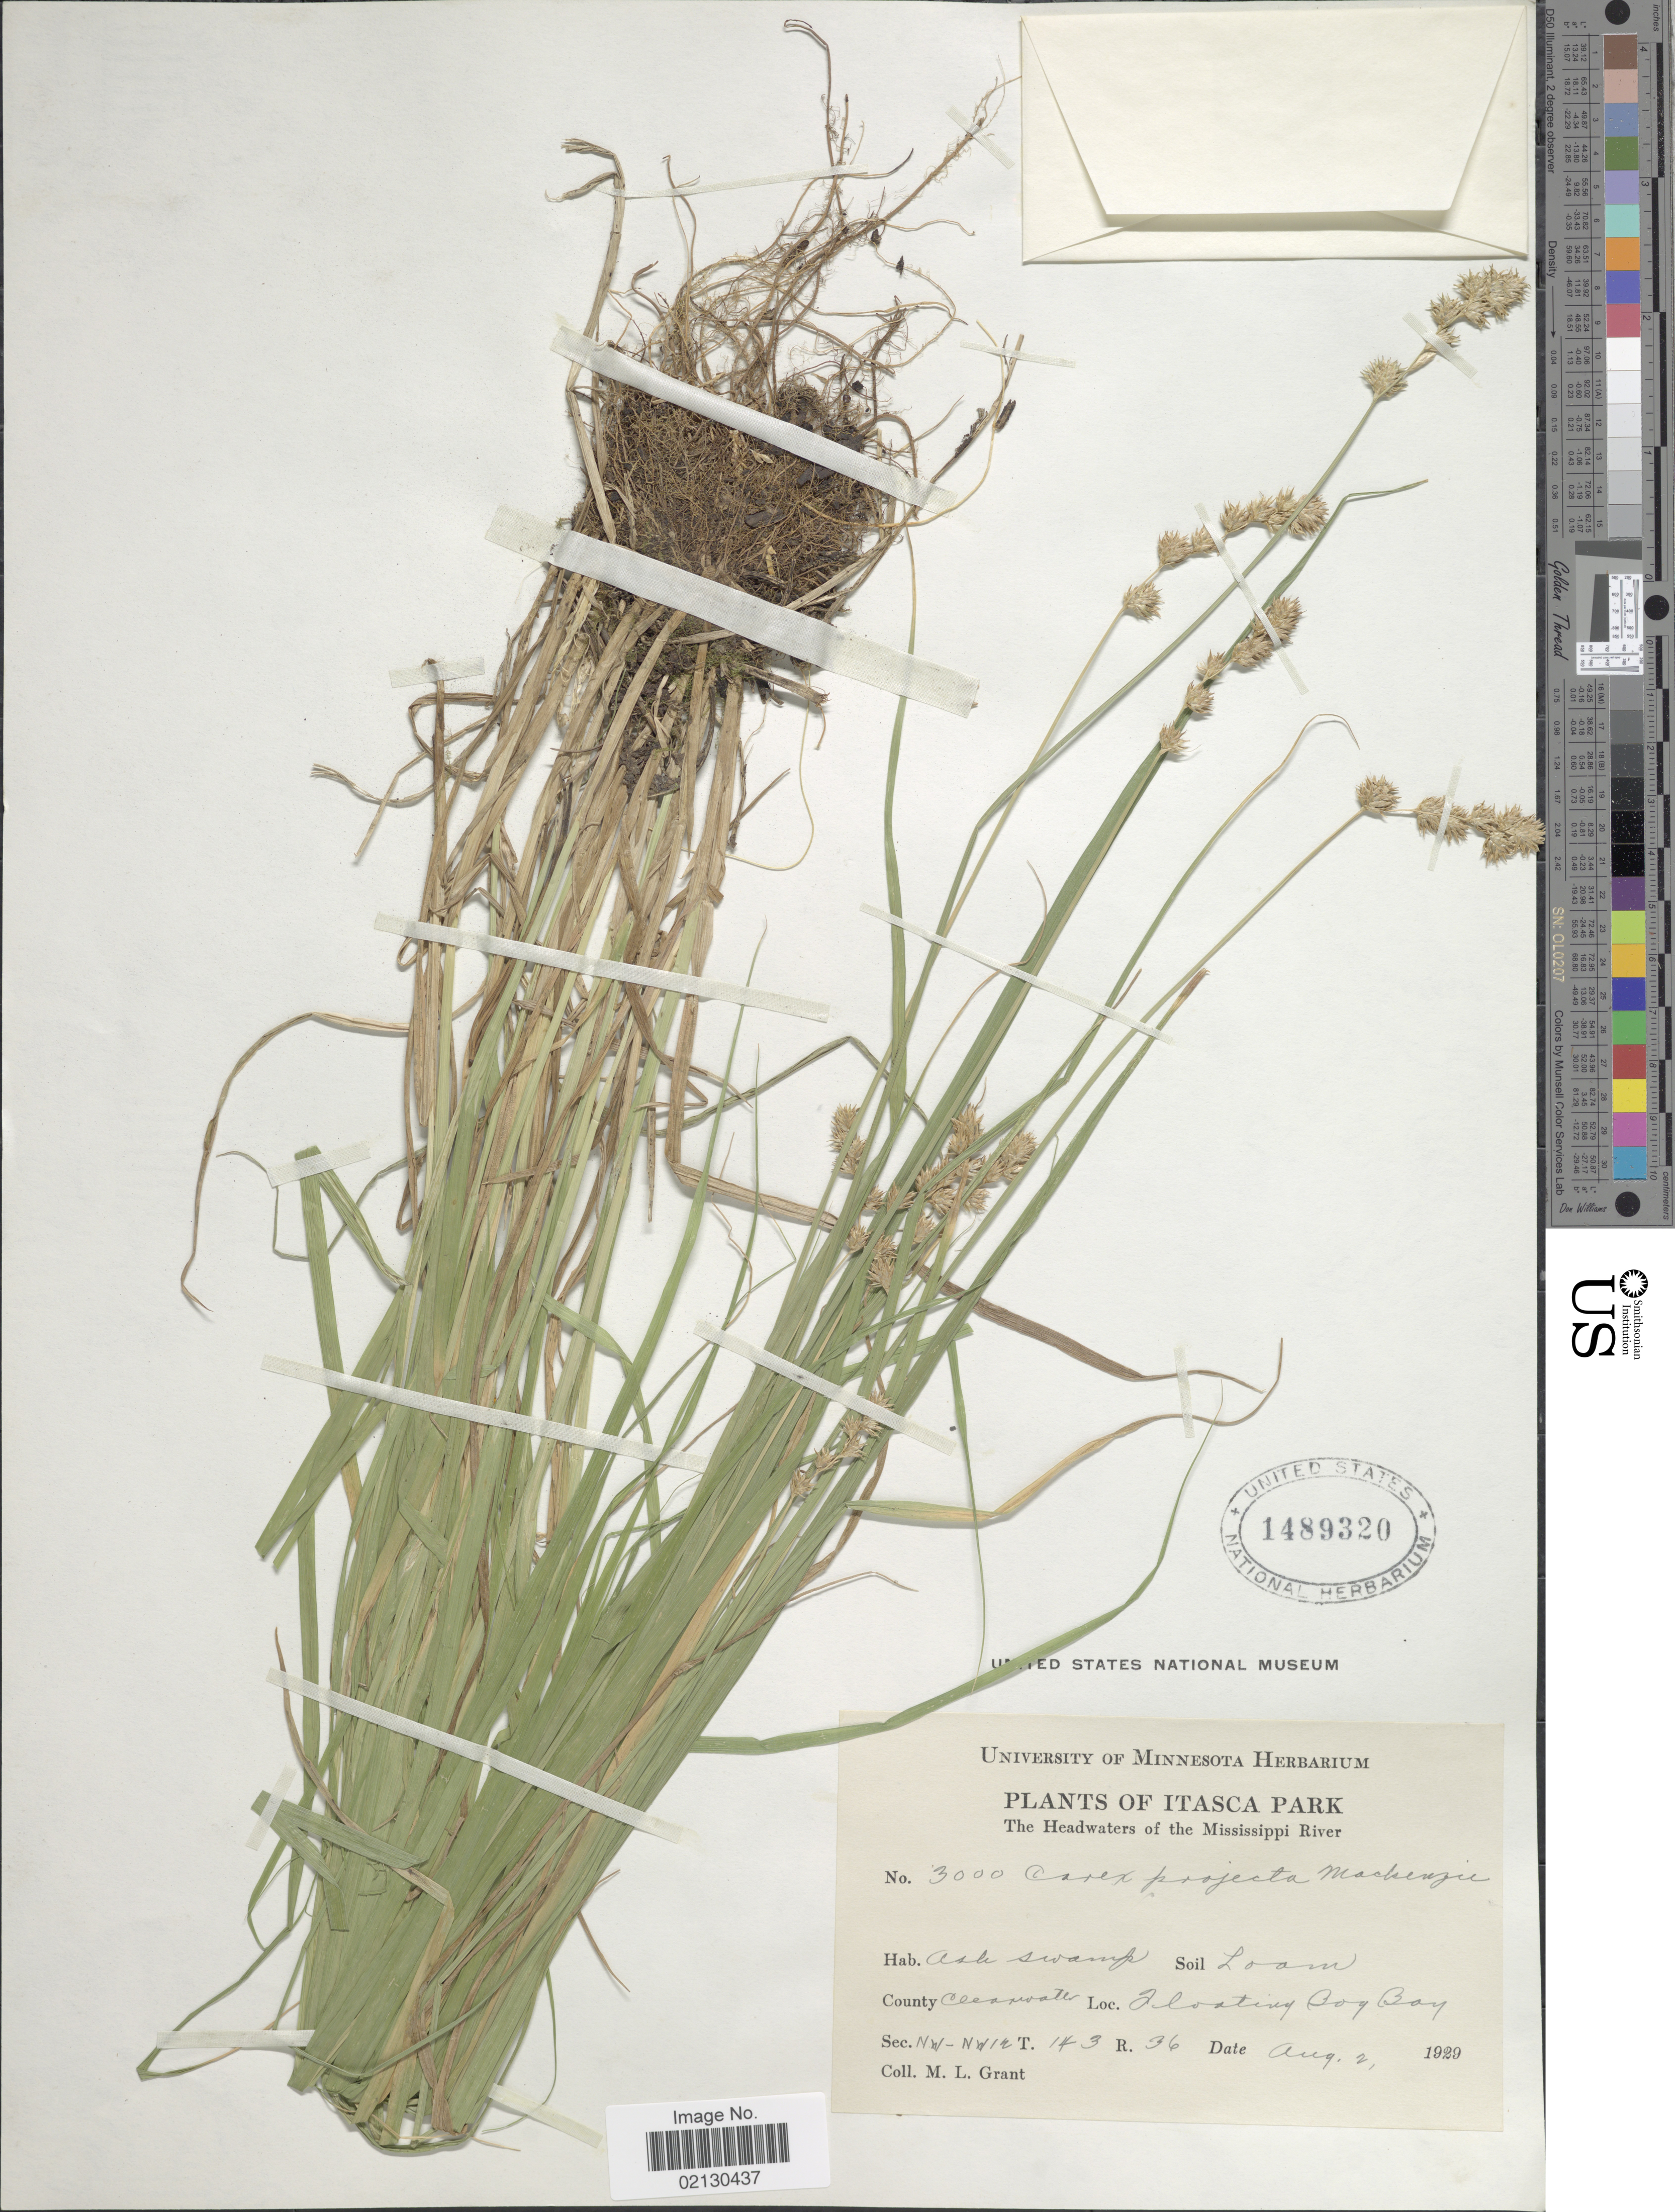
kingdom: Plantae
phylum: Tracheophyta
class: Liliopsida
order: Poales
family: Cyperaceae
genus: Carex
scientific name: Carex projecta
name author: Mack.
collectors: M. L. Grant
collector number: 3000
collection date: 1929-08-02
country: United States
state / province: Minnesota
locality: Itasca Park. The Headwaters of the Mississippi River. County Clearwater. Floating Bog Bay. Sec. NW-NW12 T. 143 R. 36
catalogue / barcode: US 1489320